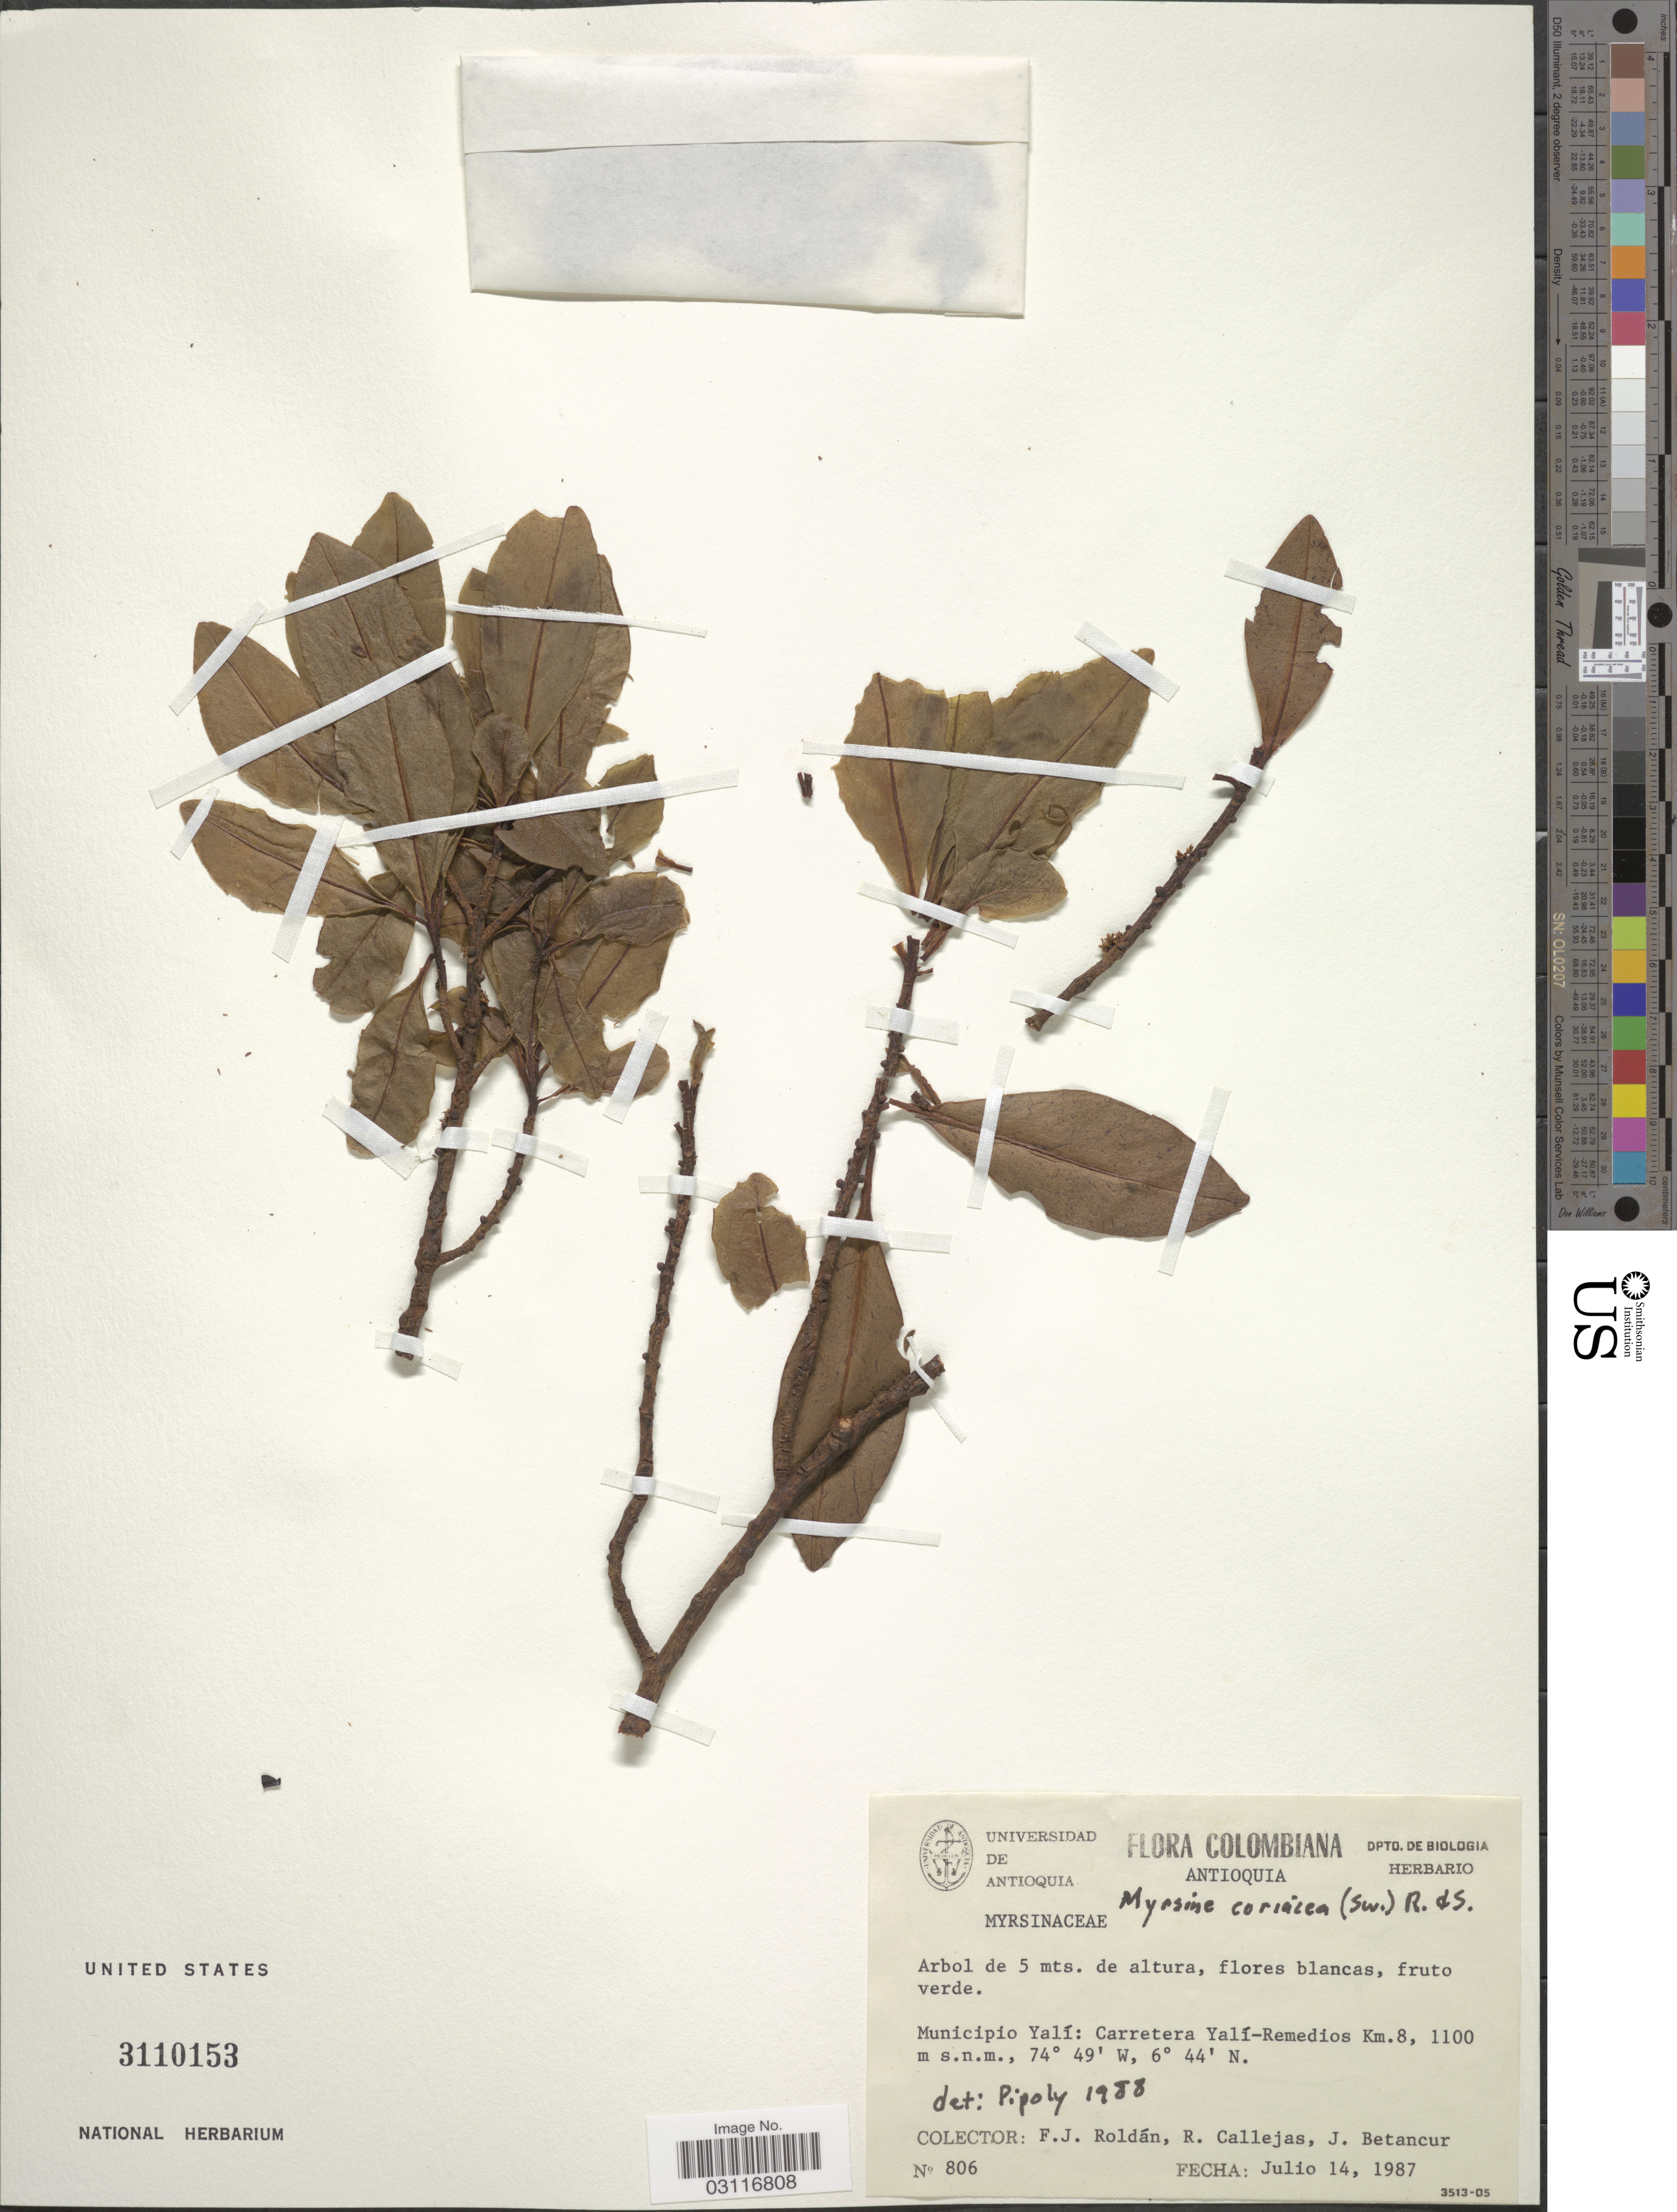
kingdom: Plantae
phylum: Tracheophyta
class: Magnoliopsida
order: Ericales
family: Primulaceae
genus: Myrsine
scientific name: Myrsine coriacea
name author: (Sw.) R. Br. ex Roem. & Schult.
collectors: F. J. Roldán, R. Callejas & R. Betancur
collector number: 806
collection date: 1987-07-14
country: Colombia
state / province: Antioquia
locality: Municipio Yalí: Carretera Yalí-Remedios Km. 8.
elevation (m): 1100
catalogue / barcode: US 3110153